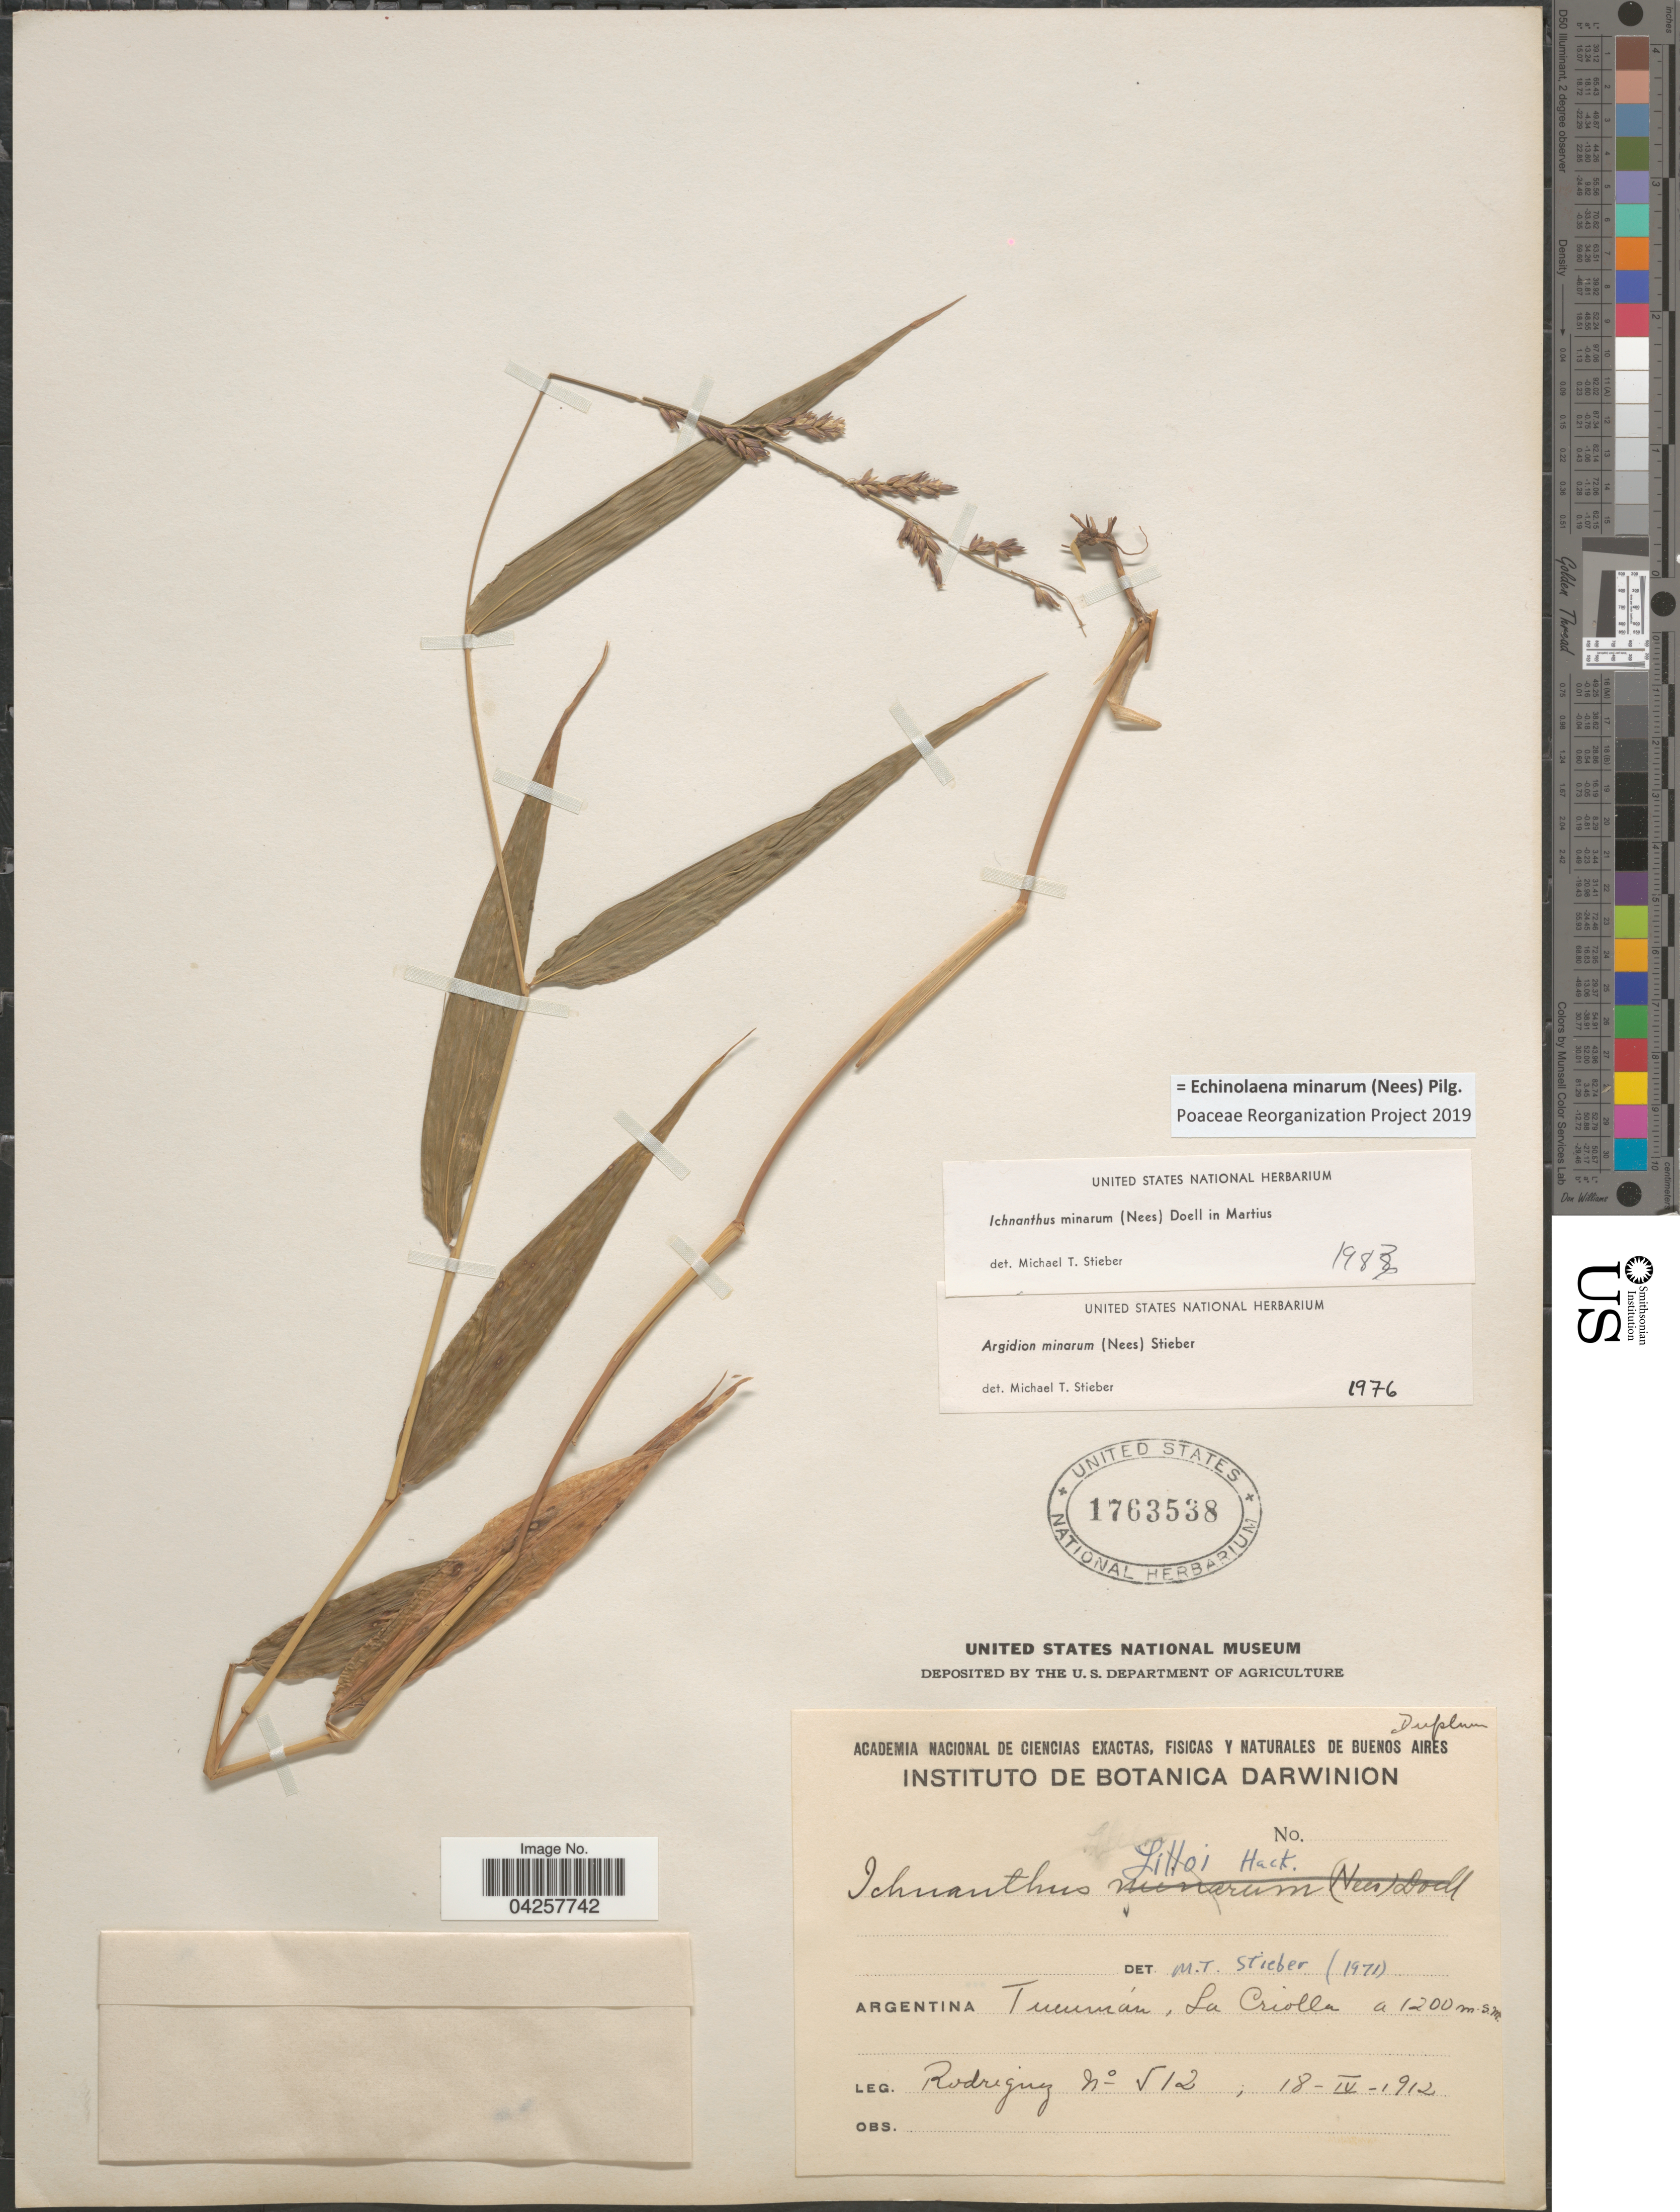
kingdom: Plantae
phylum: Tracheophyta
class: Liliopsida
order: Poales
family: Poaceae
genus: Echinolaena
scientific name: Echinolaena minarum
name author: (Nees) Pilg.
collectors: Rodriguez, --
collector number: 512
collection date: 1912-04-18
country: Argentina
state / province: Tucuman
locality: La Criolla.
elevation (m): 1200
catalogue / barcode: US 1763538